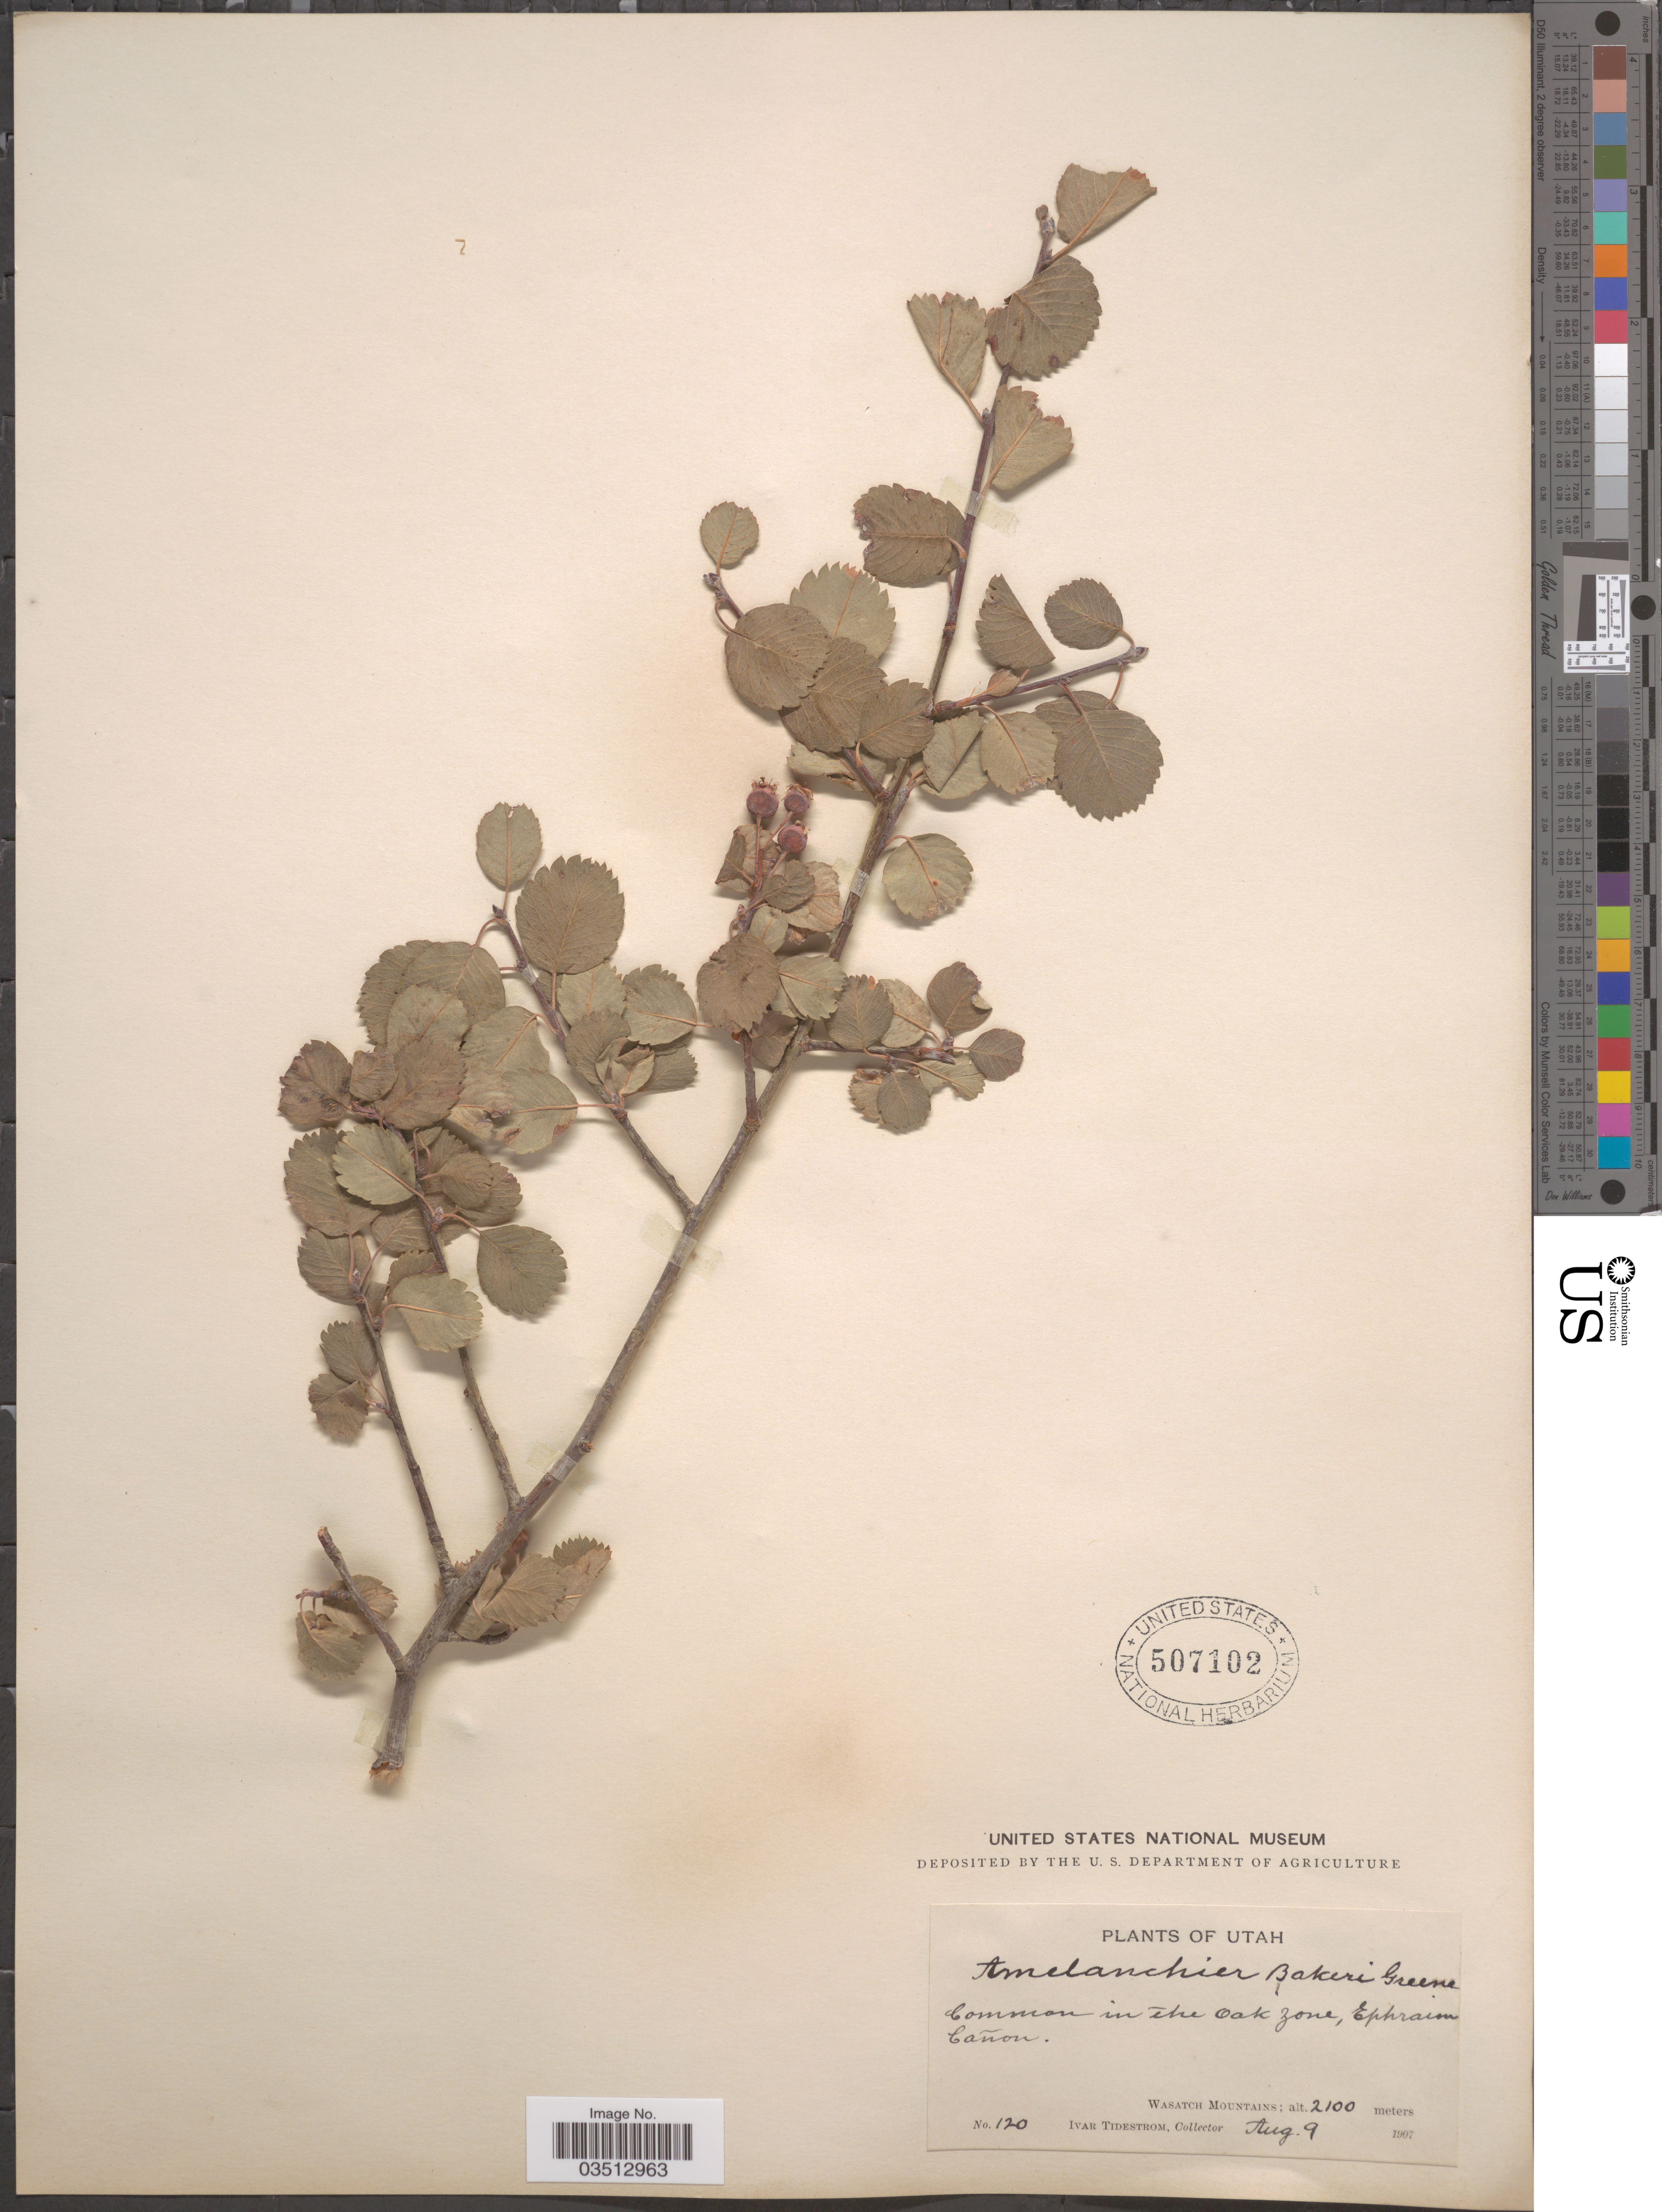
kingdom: Plantae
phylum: Tracheophyta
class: Magnoliopsida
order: Rosales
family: Rosaceae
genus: Amelanchier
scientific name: Amelanchier sp.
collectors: I. F. Tidestrom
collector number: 120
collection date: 1907-08-09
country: United States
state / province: Utah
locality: Oak Zone, Ephraim Cañon. Wasatch Mountains.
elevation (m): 2100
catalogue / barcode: US 507102